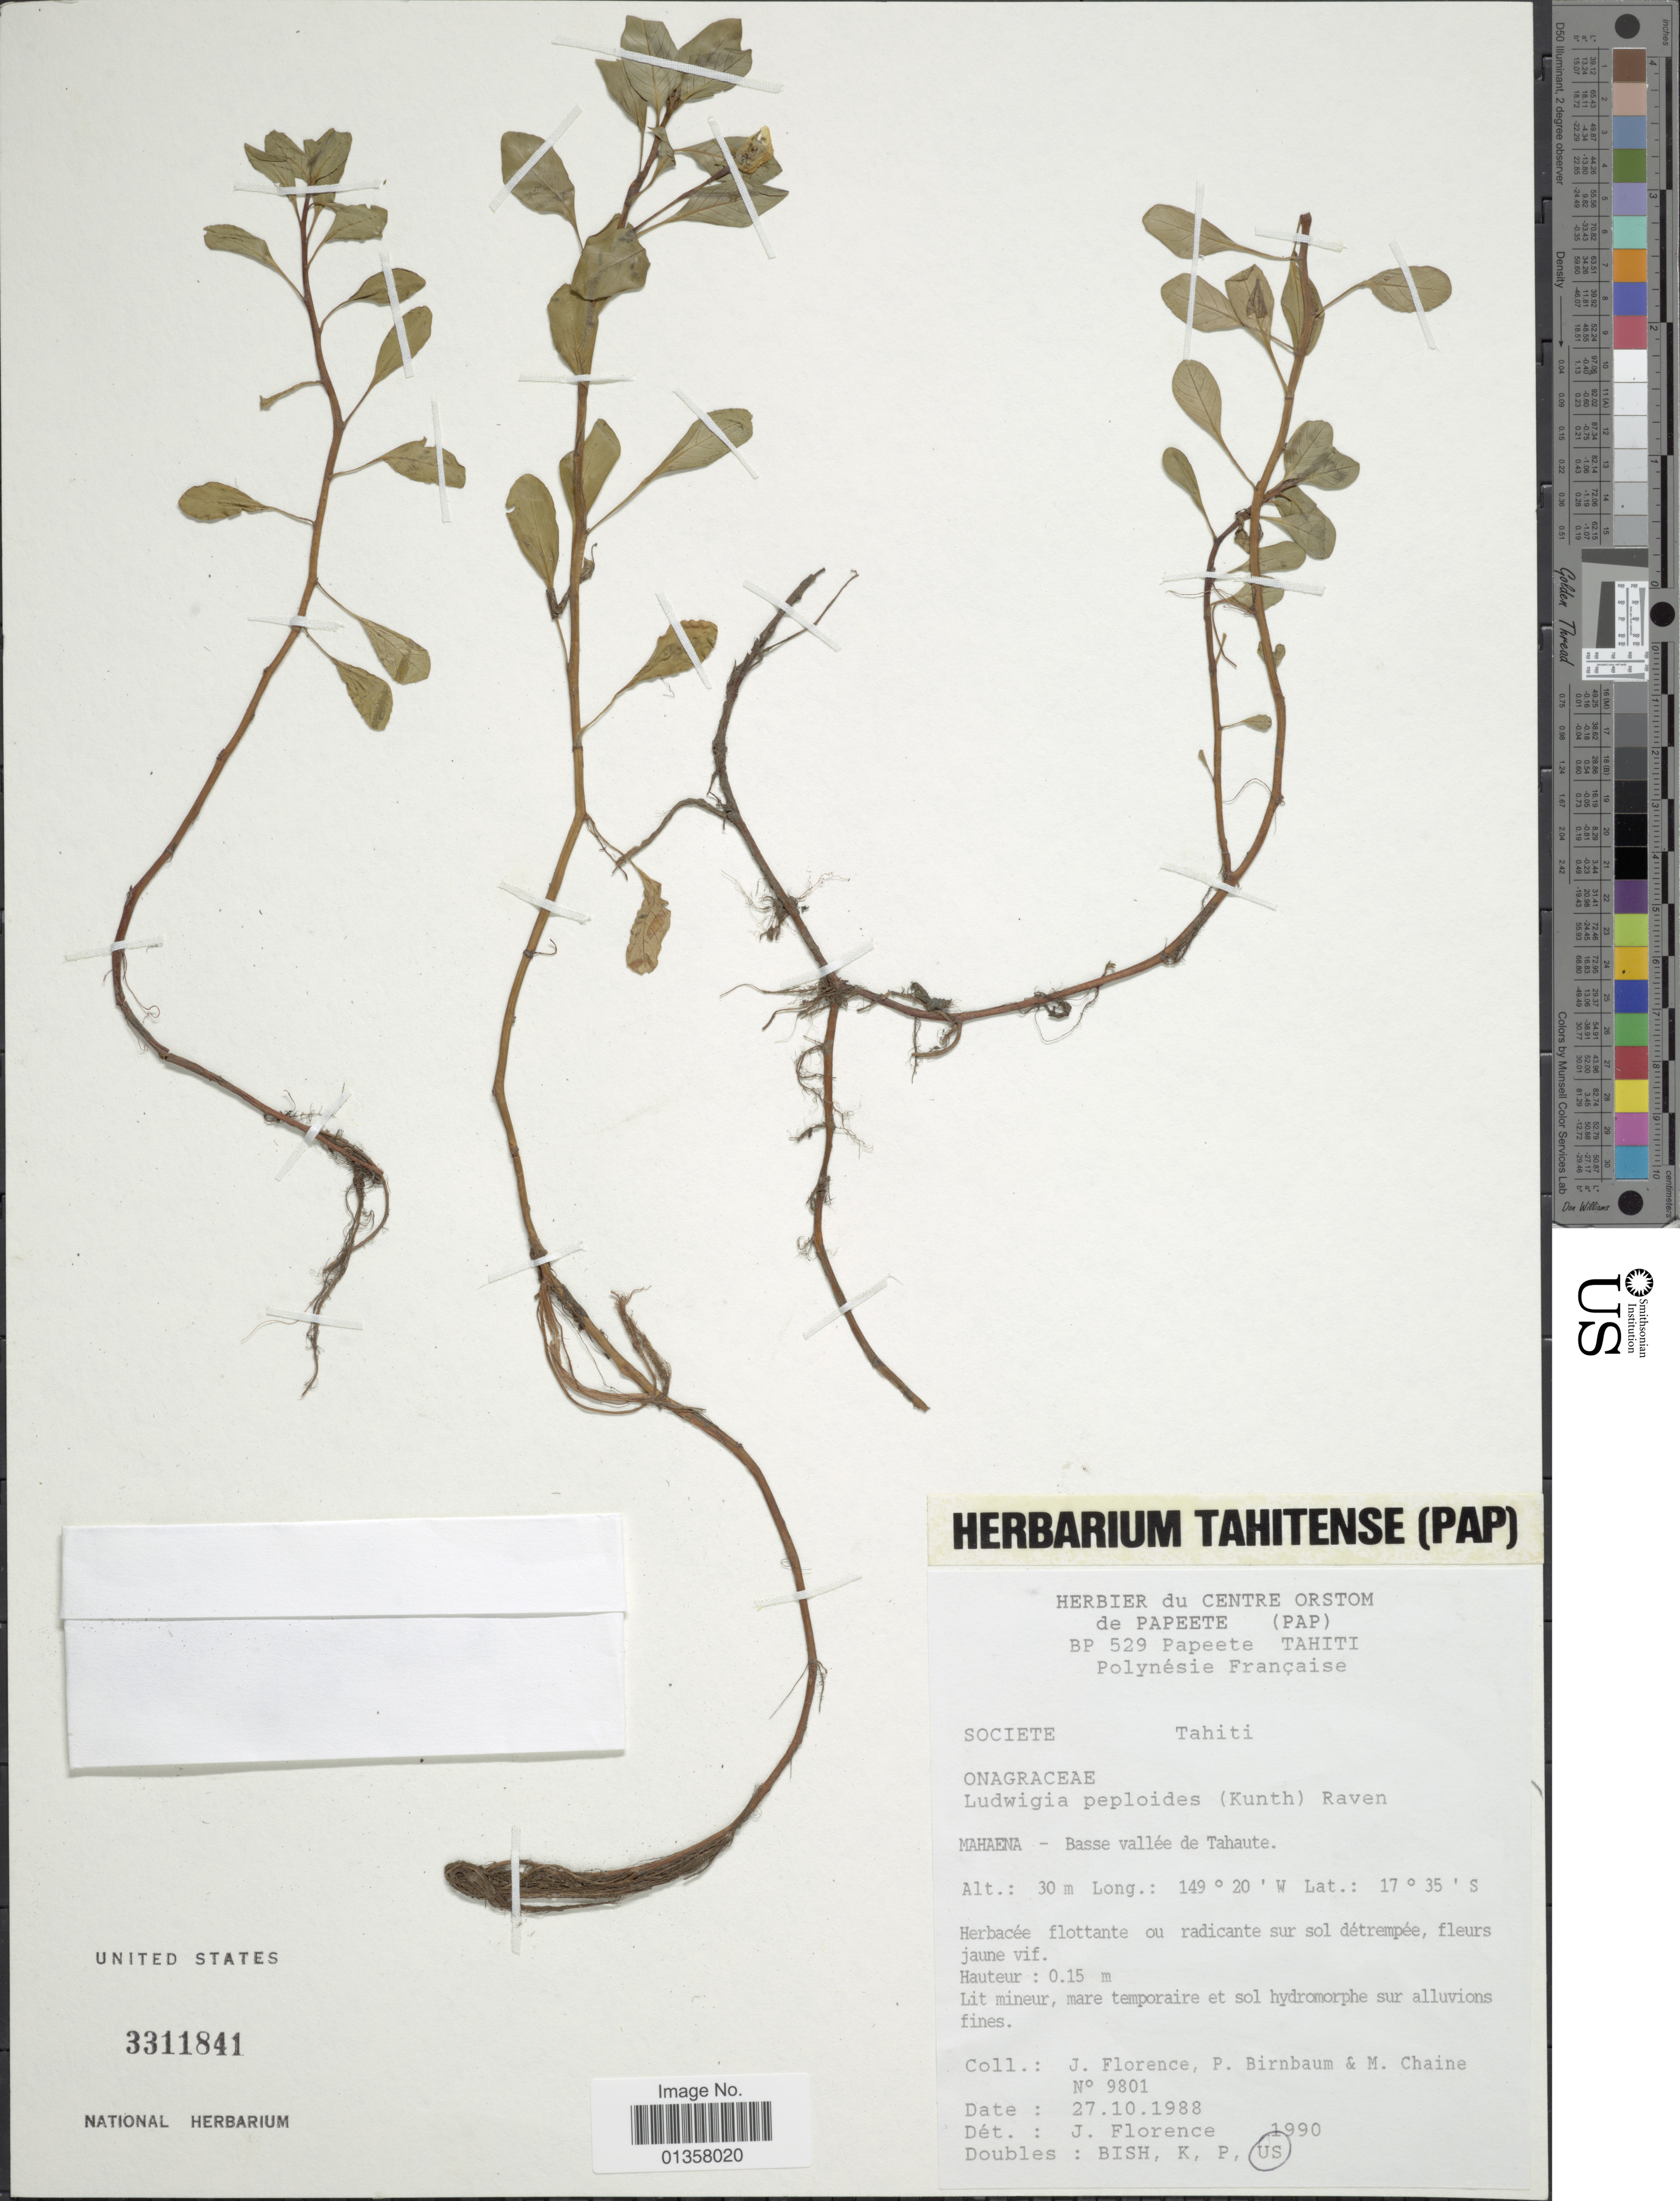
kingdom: Plantae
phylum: Tracheophyta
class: Magnoliopsida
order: Myrtales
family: Onagraceae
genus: Ludwigia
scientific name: Ludwigia peploides subsp. peploides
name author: (Kunth) P.H. Raven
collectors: J. Florence, P. Birnbaum & M. Chaine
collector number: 9801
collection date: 1988-10-27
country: French Polynesia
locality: Societe, Tahiti, Mahaena - Basse vallée de Tahaute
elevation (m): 30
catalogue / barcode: US 3311841